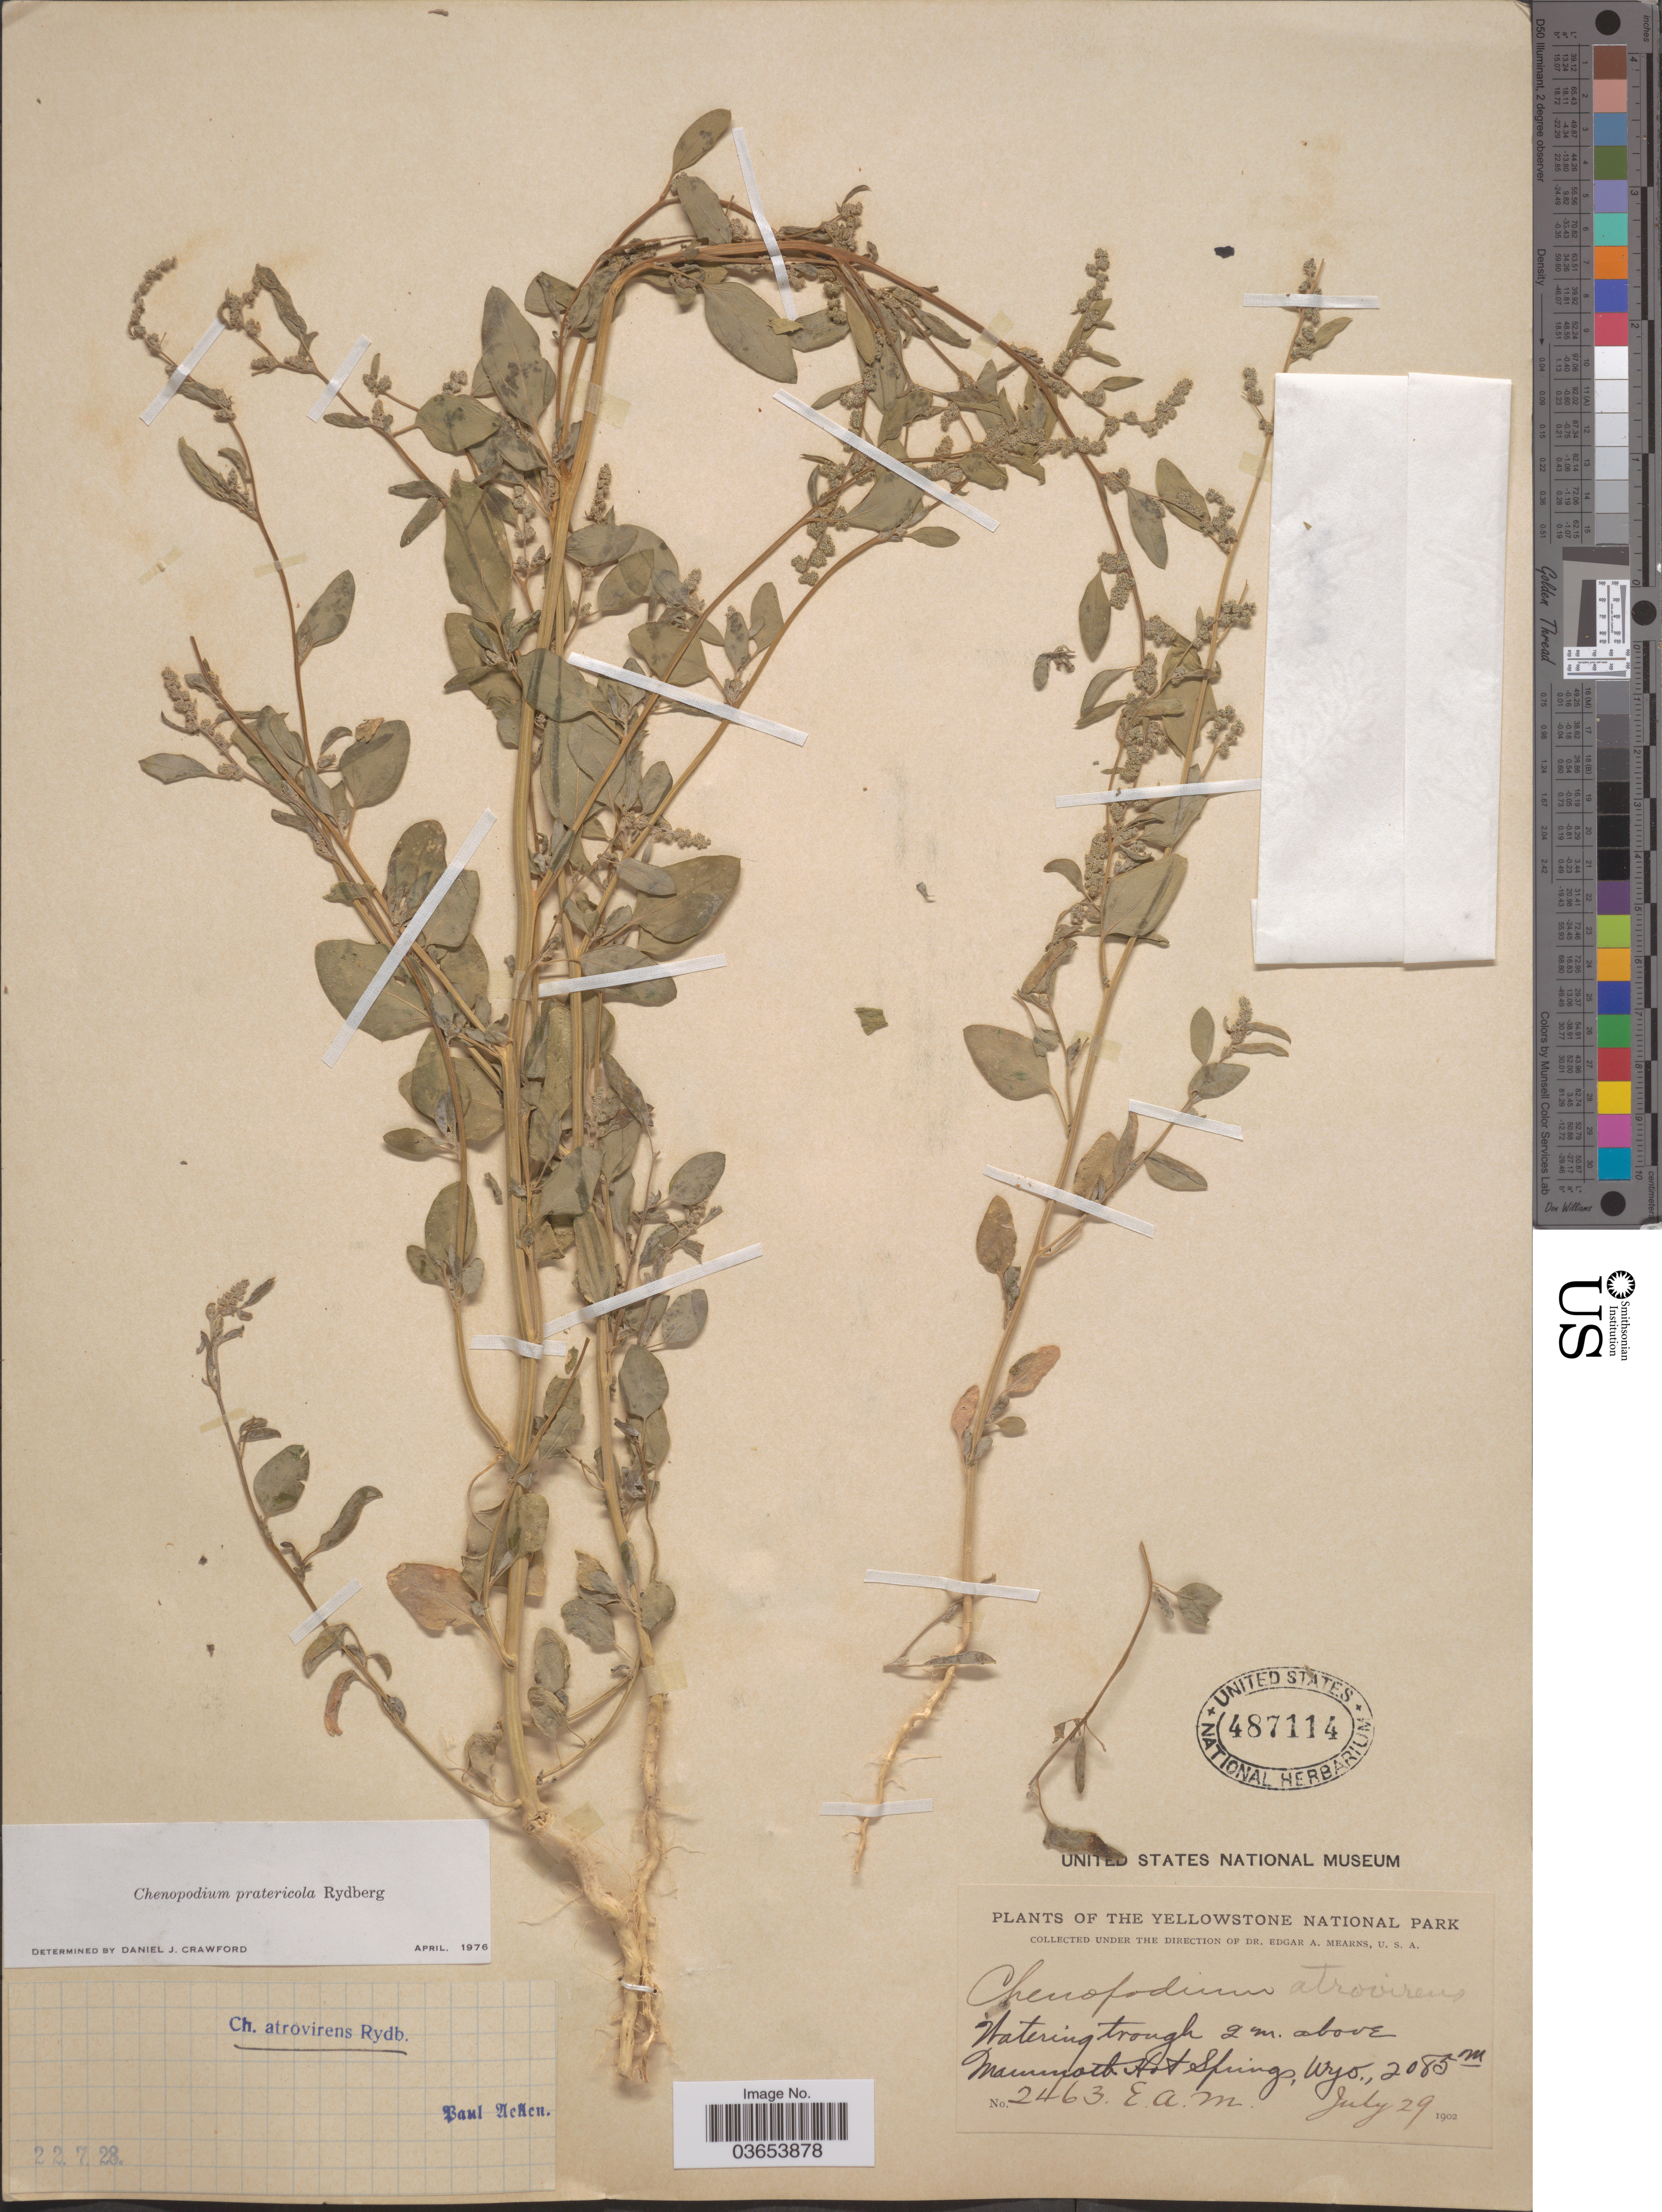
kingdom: Plantae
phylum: Tracheophyta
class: Magnoliopsida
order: Caryophyllales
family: Amaranthaceae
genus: Chenopodium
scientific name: Chenopodium pratericola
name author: Rydb.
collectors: E. A. Mearns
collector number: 2463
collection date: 1902-07-29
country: United States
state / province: Wyoming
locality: The Yellowstone National Park. Above Mammoth Hot Springs.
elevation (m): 2085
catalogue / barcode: US 487114